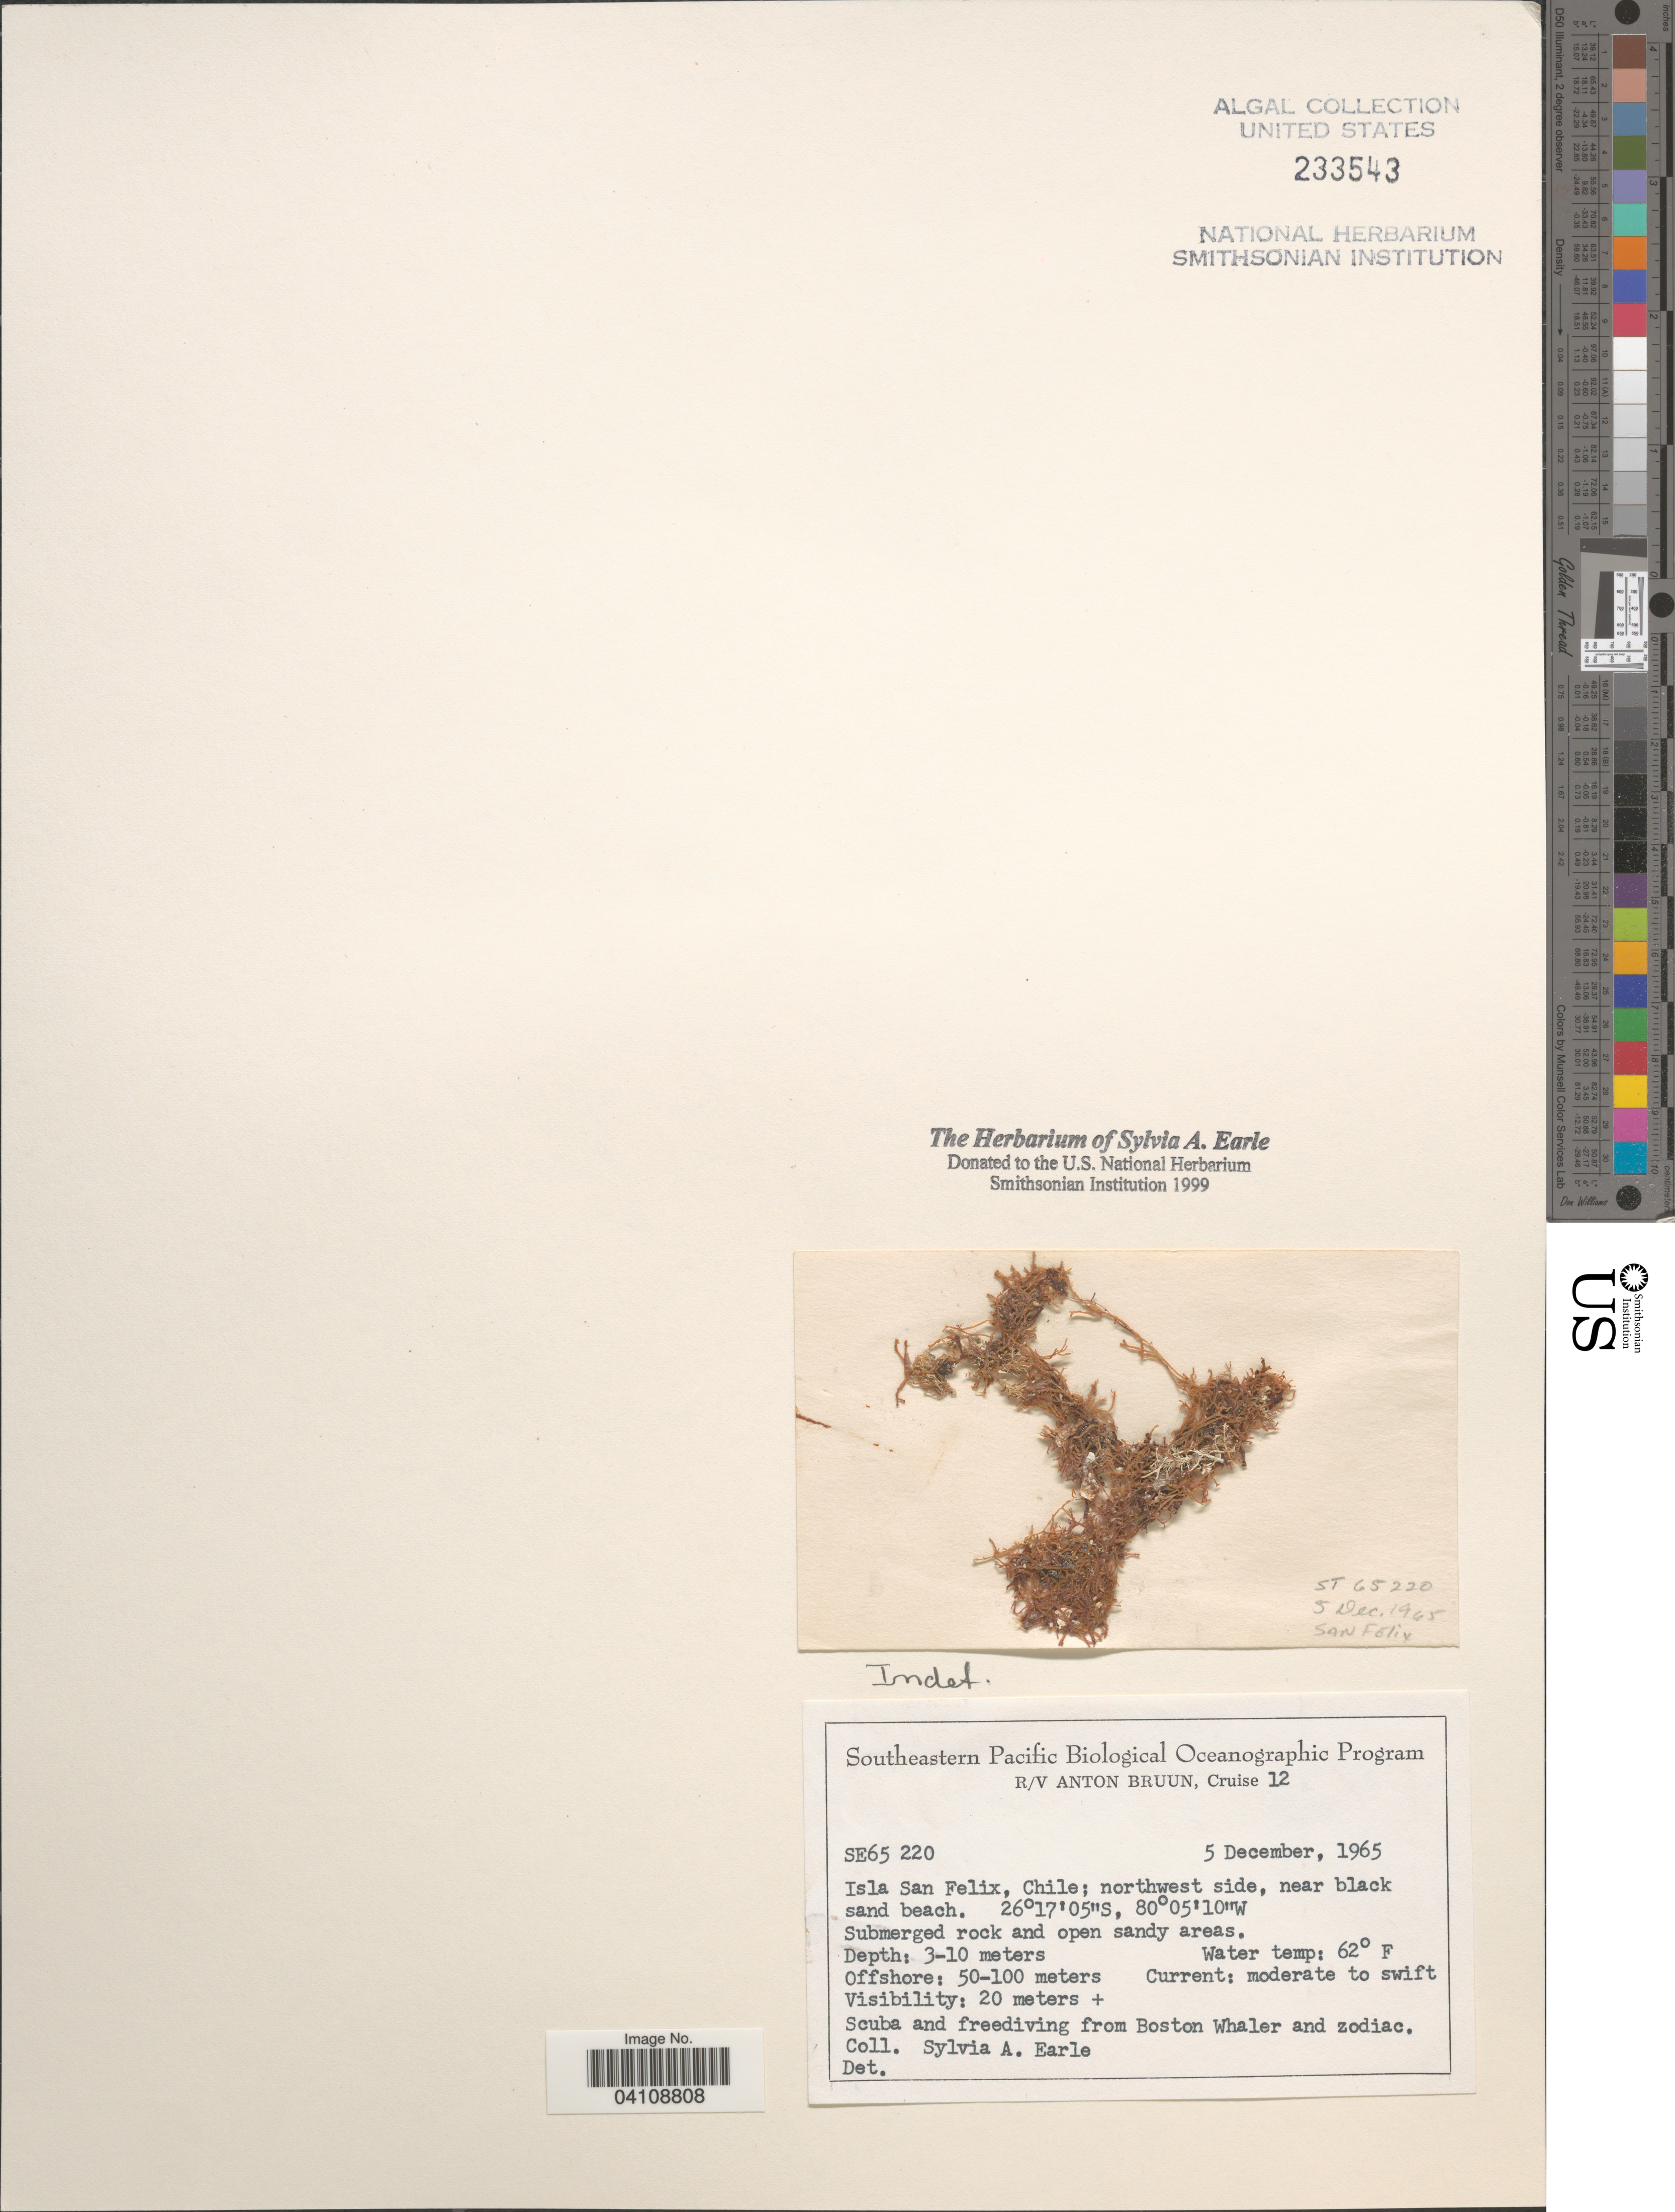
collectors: S. A. Earle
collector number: SE65220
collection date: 1965-12-05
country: Chile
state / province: Atacama (III)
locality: Isla San Felix; northwest side, near black sand beach.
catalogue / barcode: US 233543